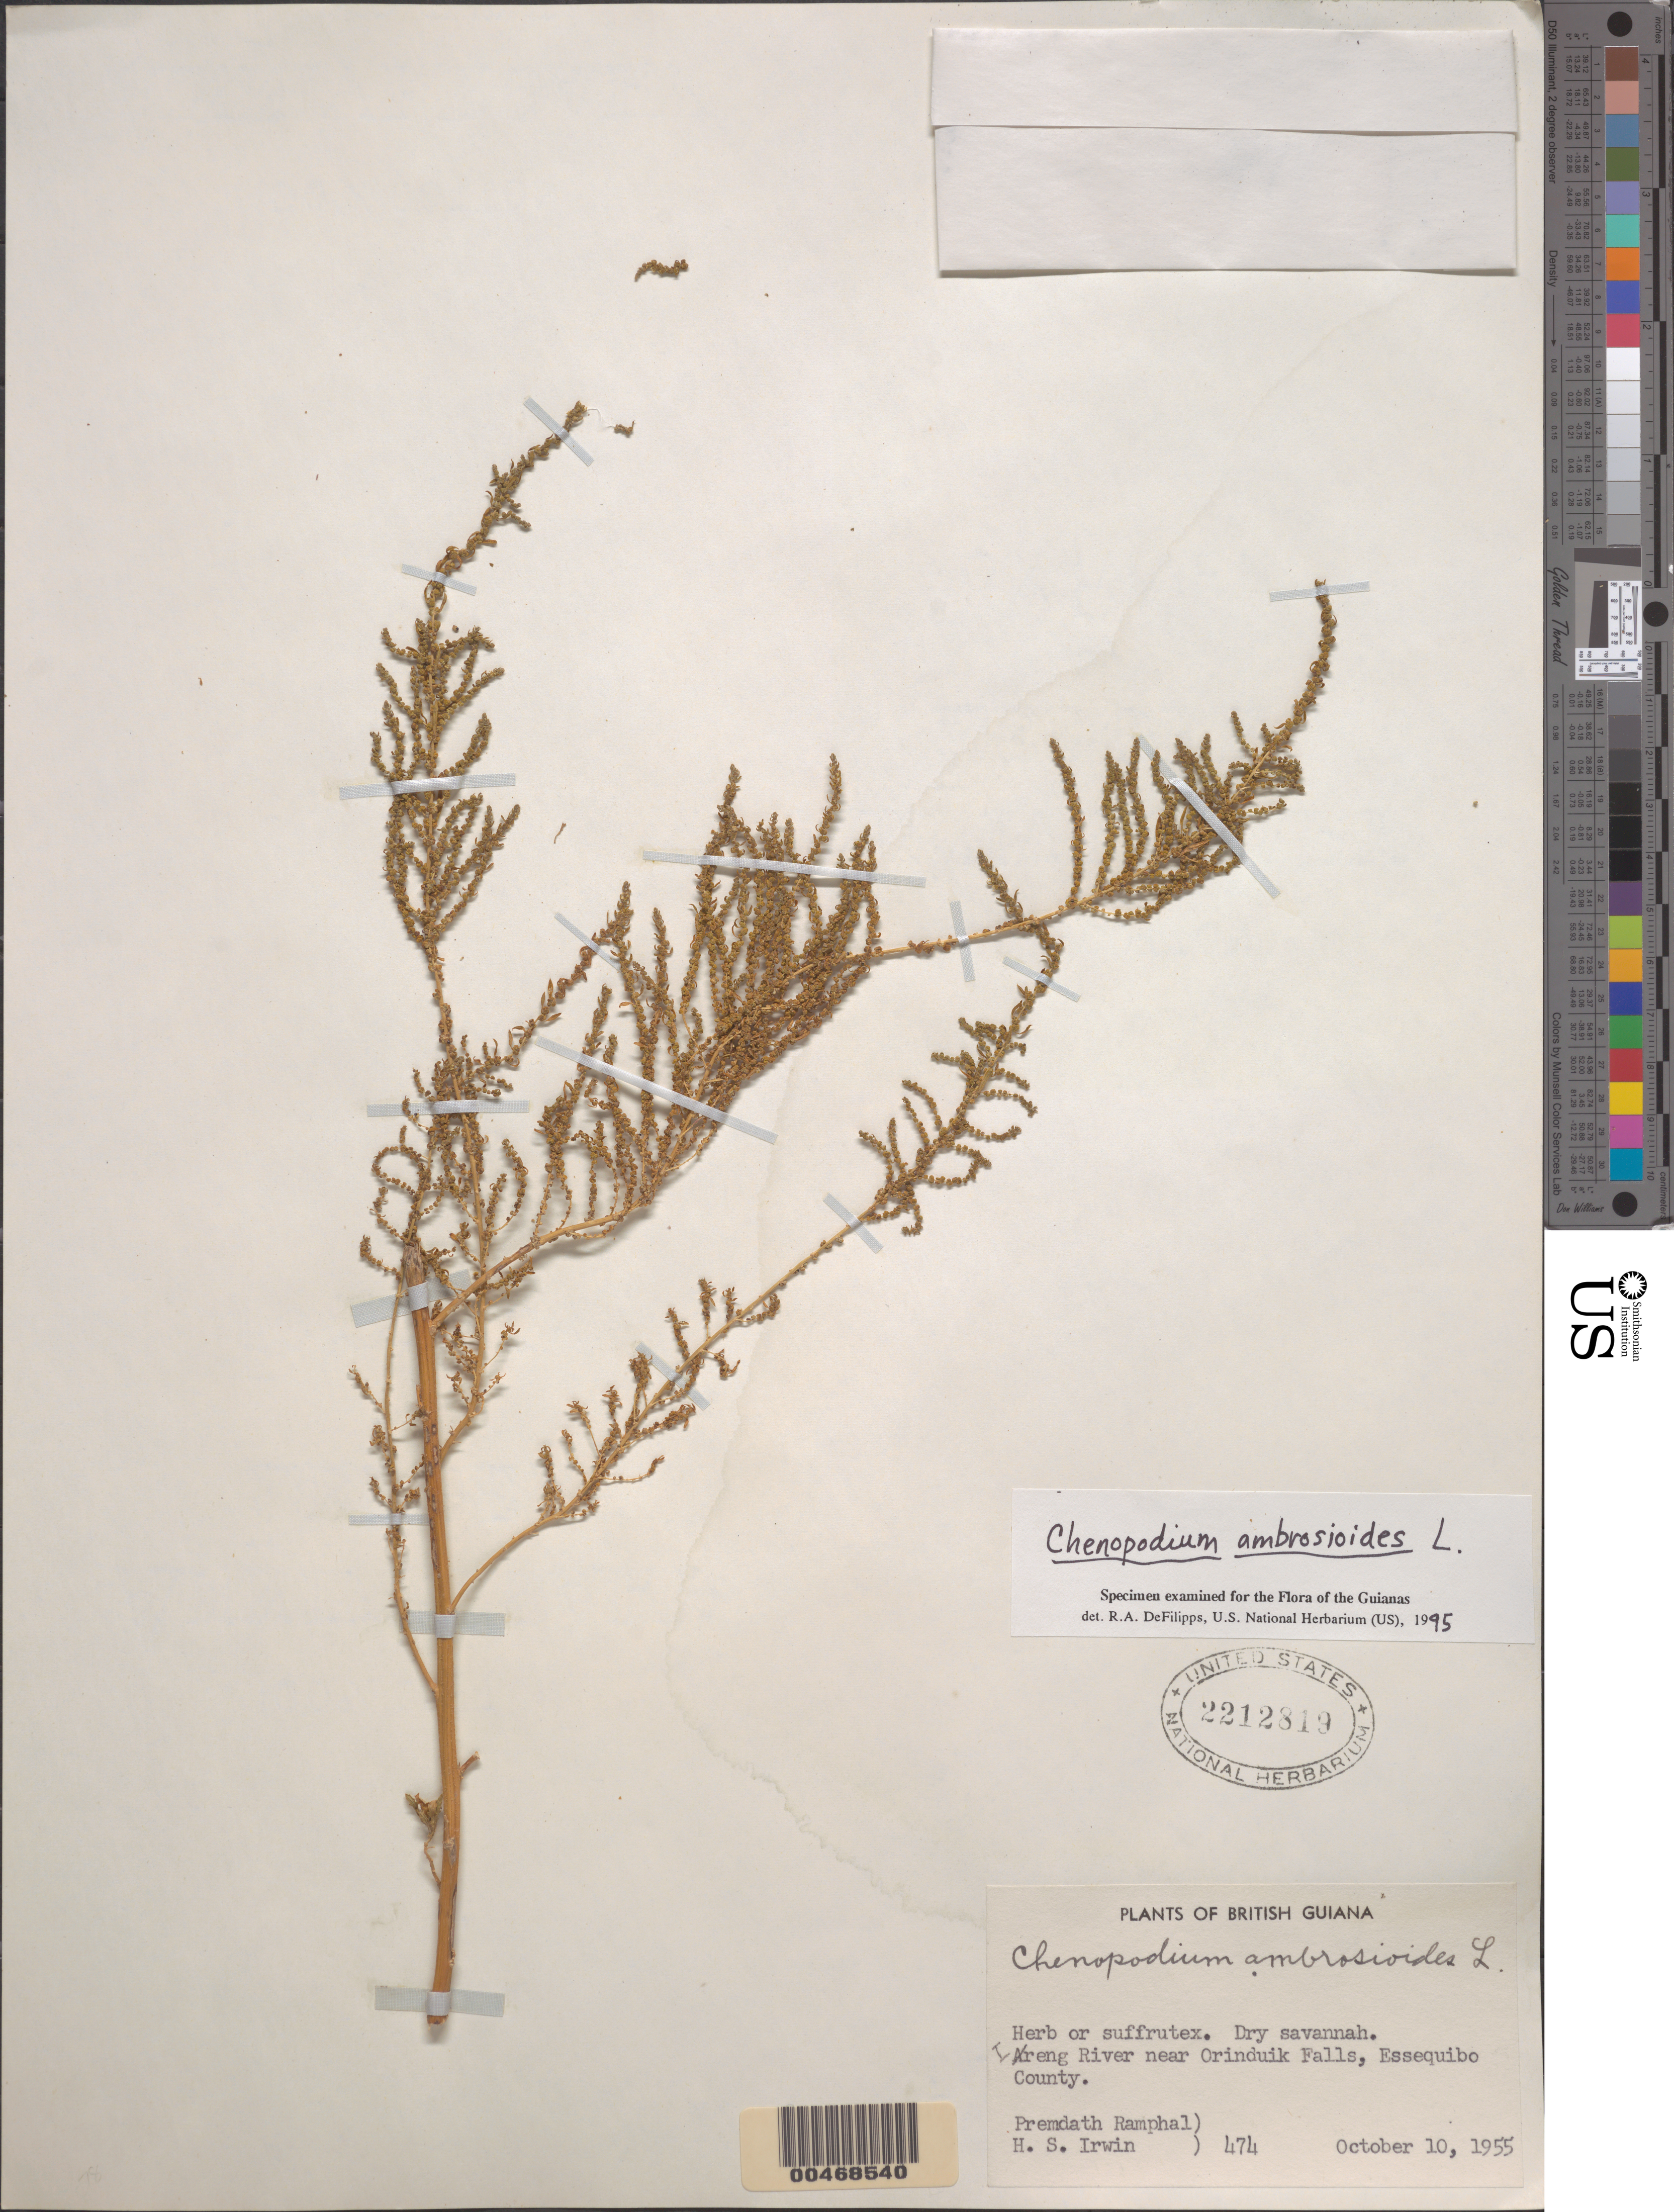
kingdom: Plantae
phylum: Tracheophyta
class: Magnoliopsida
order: Caryophyllales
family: Amaranthaceae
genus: Chenopodium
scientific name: Chenopodium ambrosioides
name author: L.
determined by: DeFilipps, R. A.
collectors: P. Ramphal & H. Irwin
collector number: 474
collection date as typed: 10 Oct 1955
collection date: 1955-10-10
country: Guyana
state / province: Potaro-Siparuni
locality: Essequibo (District?), Ireng River near Orinduik Falls. [In former Rupununi Region.]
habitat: Dry savanna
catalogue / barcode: US 2212819